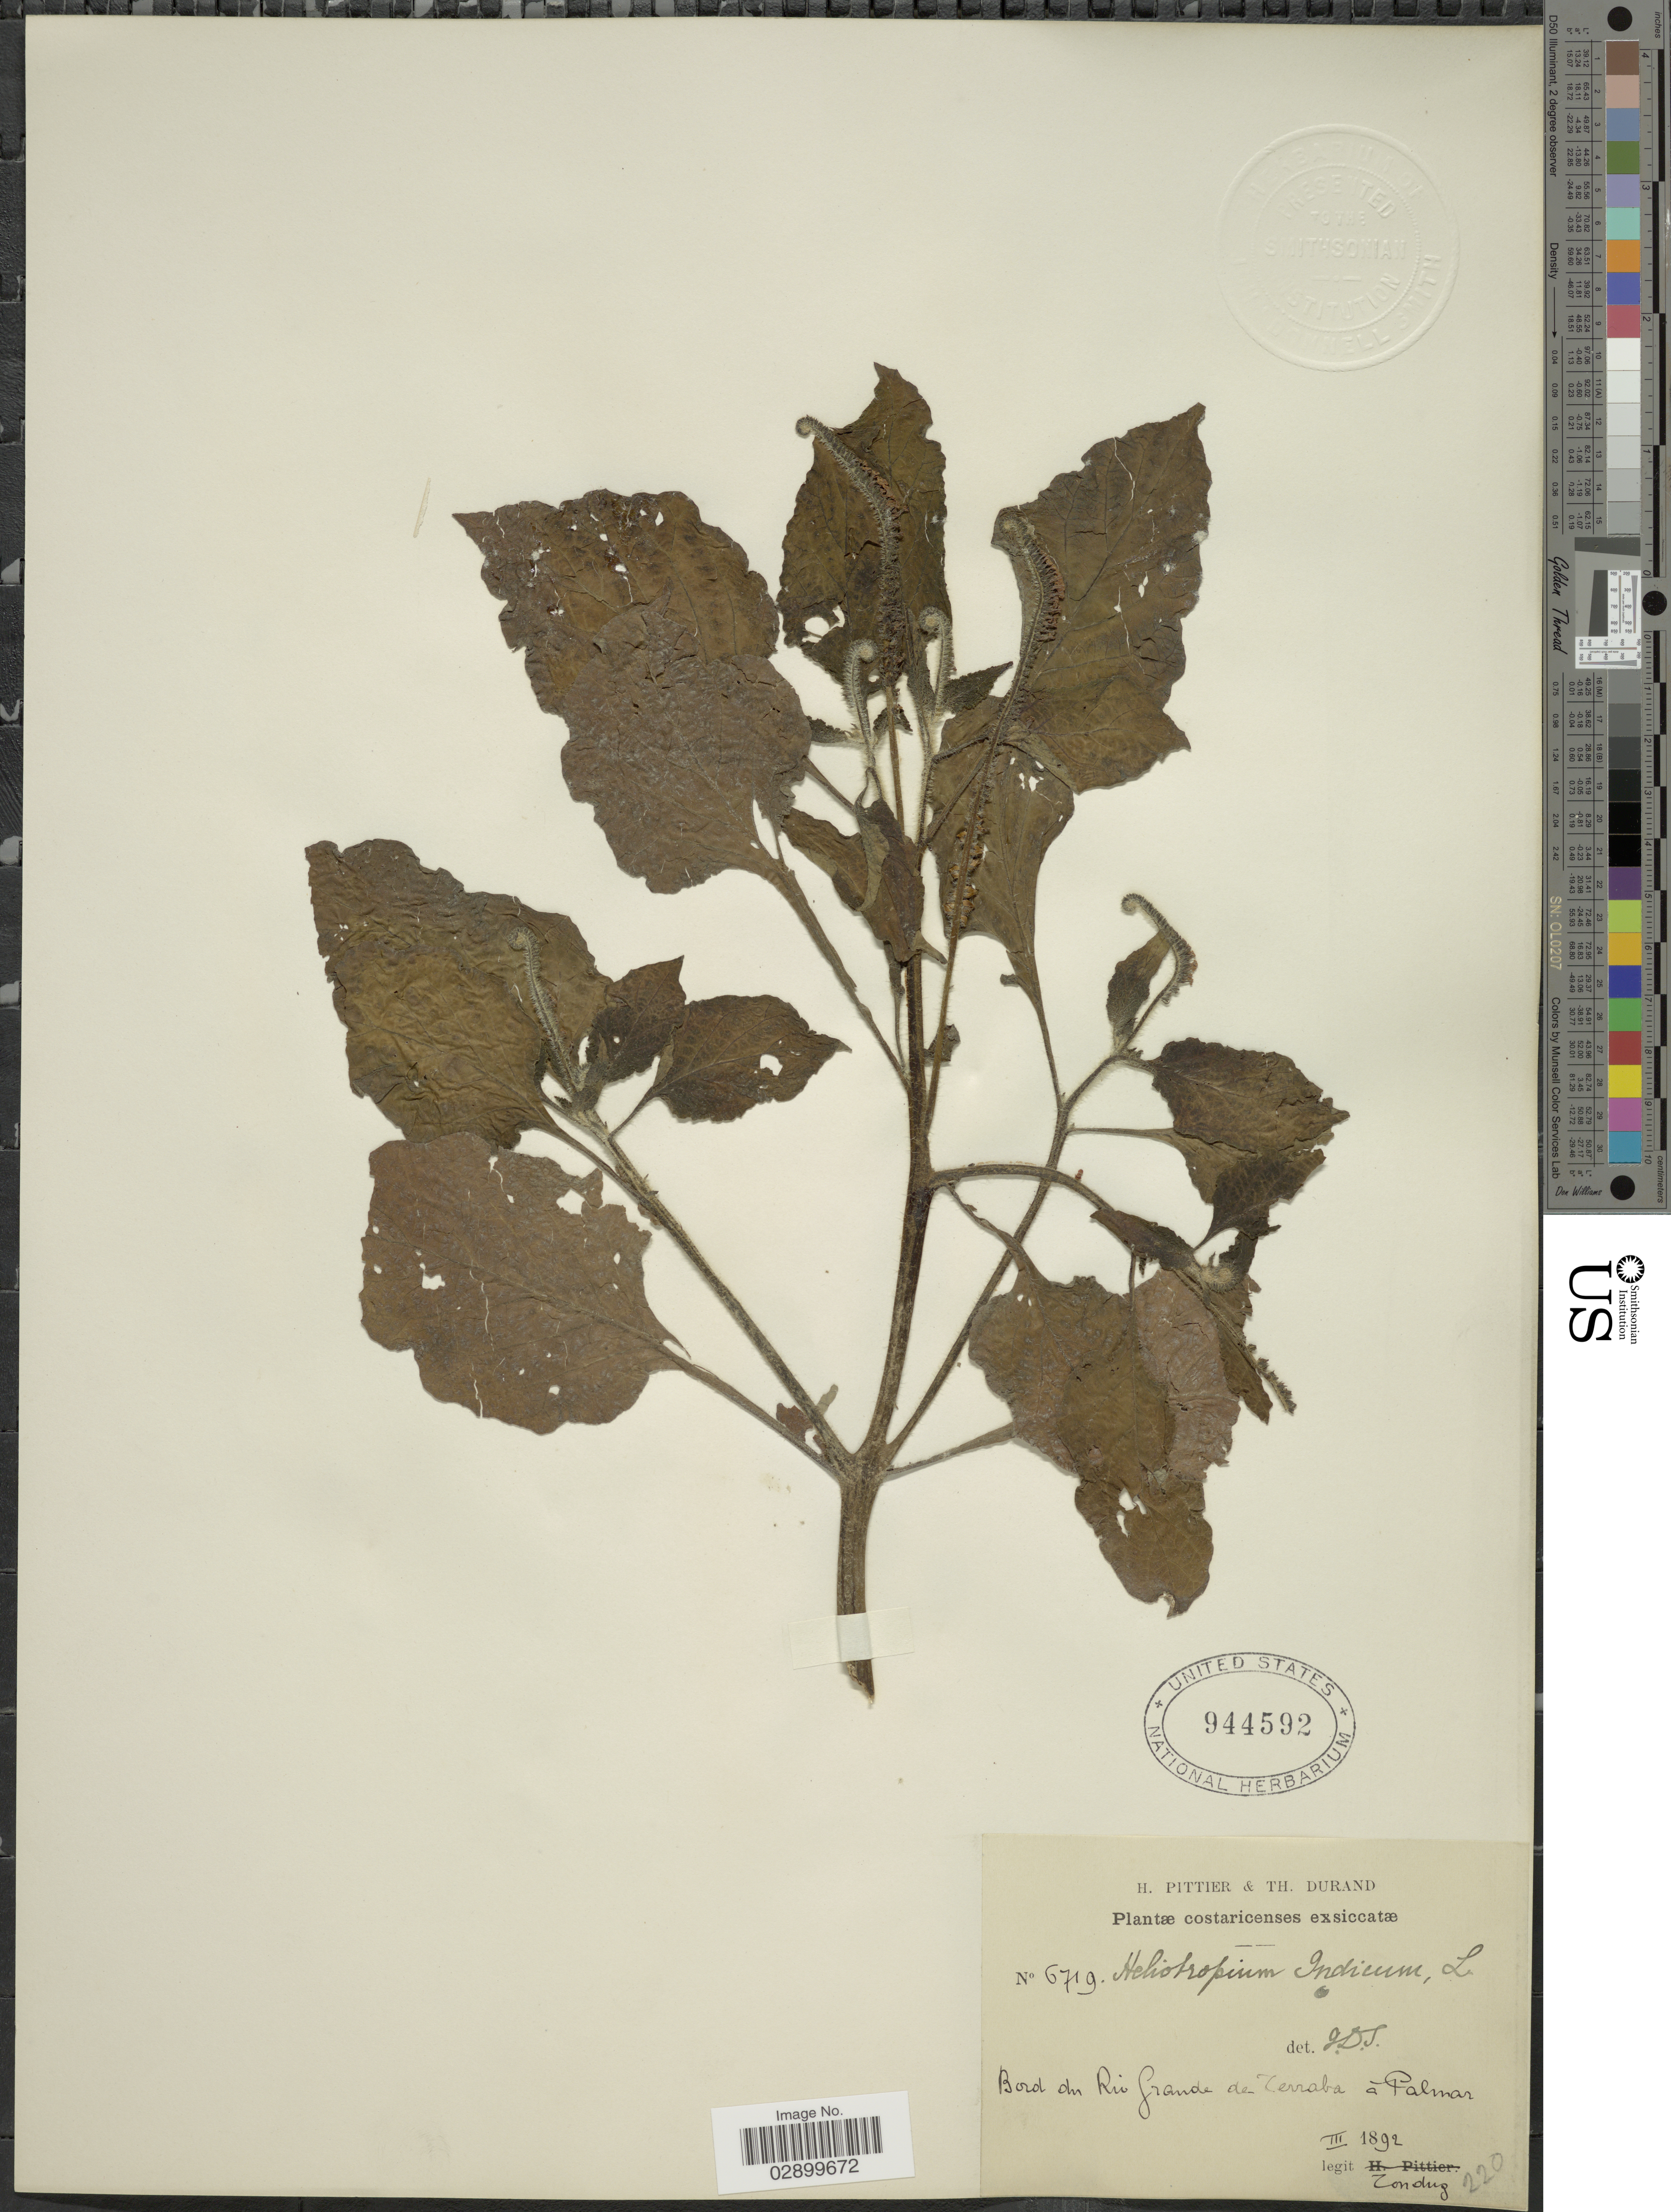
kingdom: Plantae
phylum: Tracheophyta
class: Magnoliopsida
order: Boraginales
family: Heliotropiaceae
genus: Heliotropium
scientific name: Heliotropium indicum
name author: L.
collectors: Tonduz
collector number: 6719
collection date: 1892-03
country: Costa Rica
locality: Bord du Rio Grande de Terraba á Palmar.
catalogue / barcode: US 944592